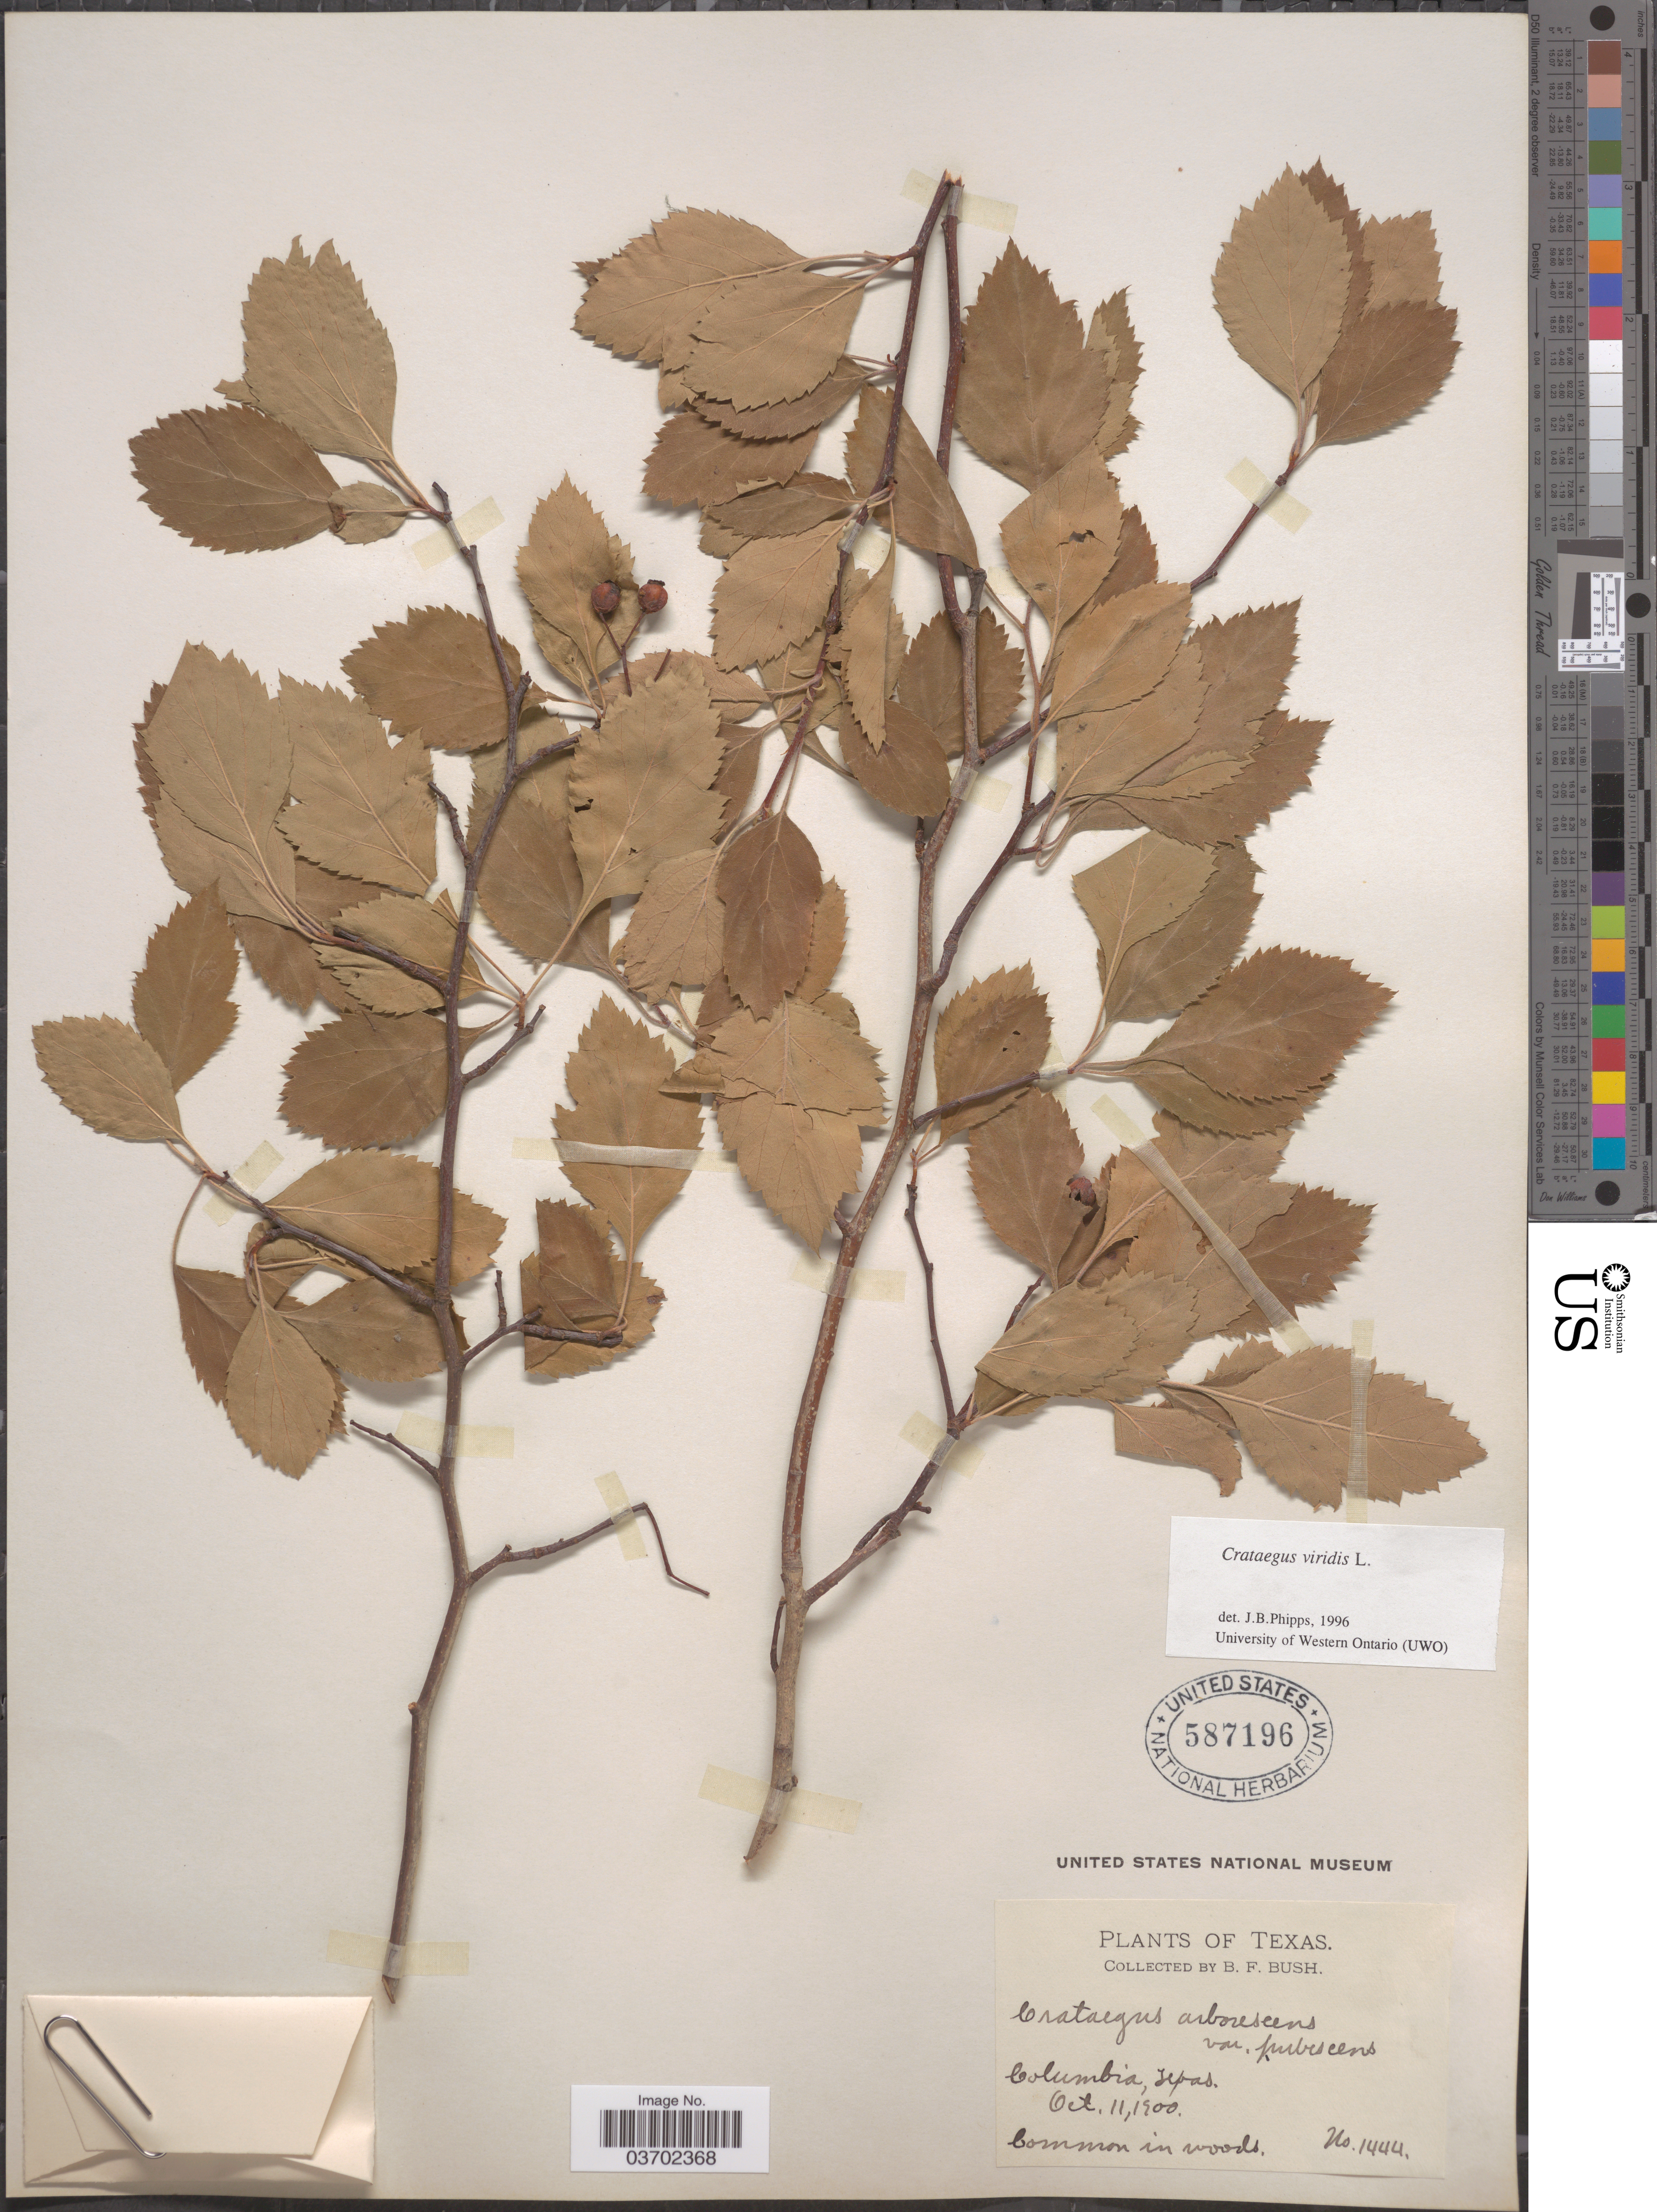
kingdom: Plantae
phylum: Tracheophyta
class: Magnoliopsida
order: Rosales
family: Rosaceae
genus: Crataegus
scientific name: Crataegus viridis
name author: L.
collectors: B. F. Bush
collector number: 1444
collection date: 1900-10-11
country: United States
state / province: Texas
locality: Columbia.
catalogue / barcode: US 587196